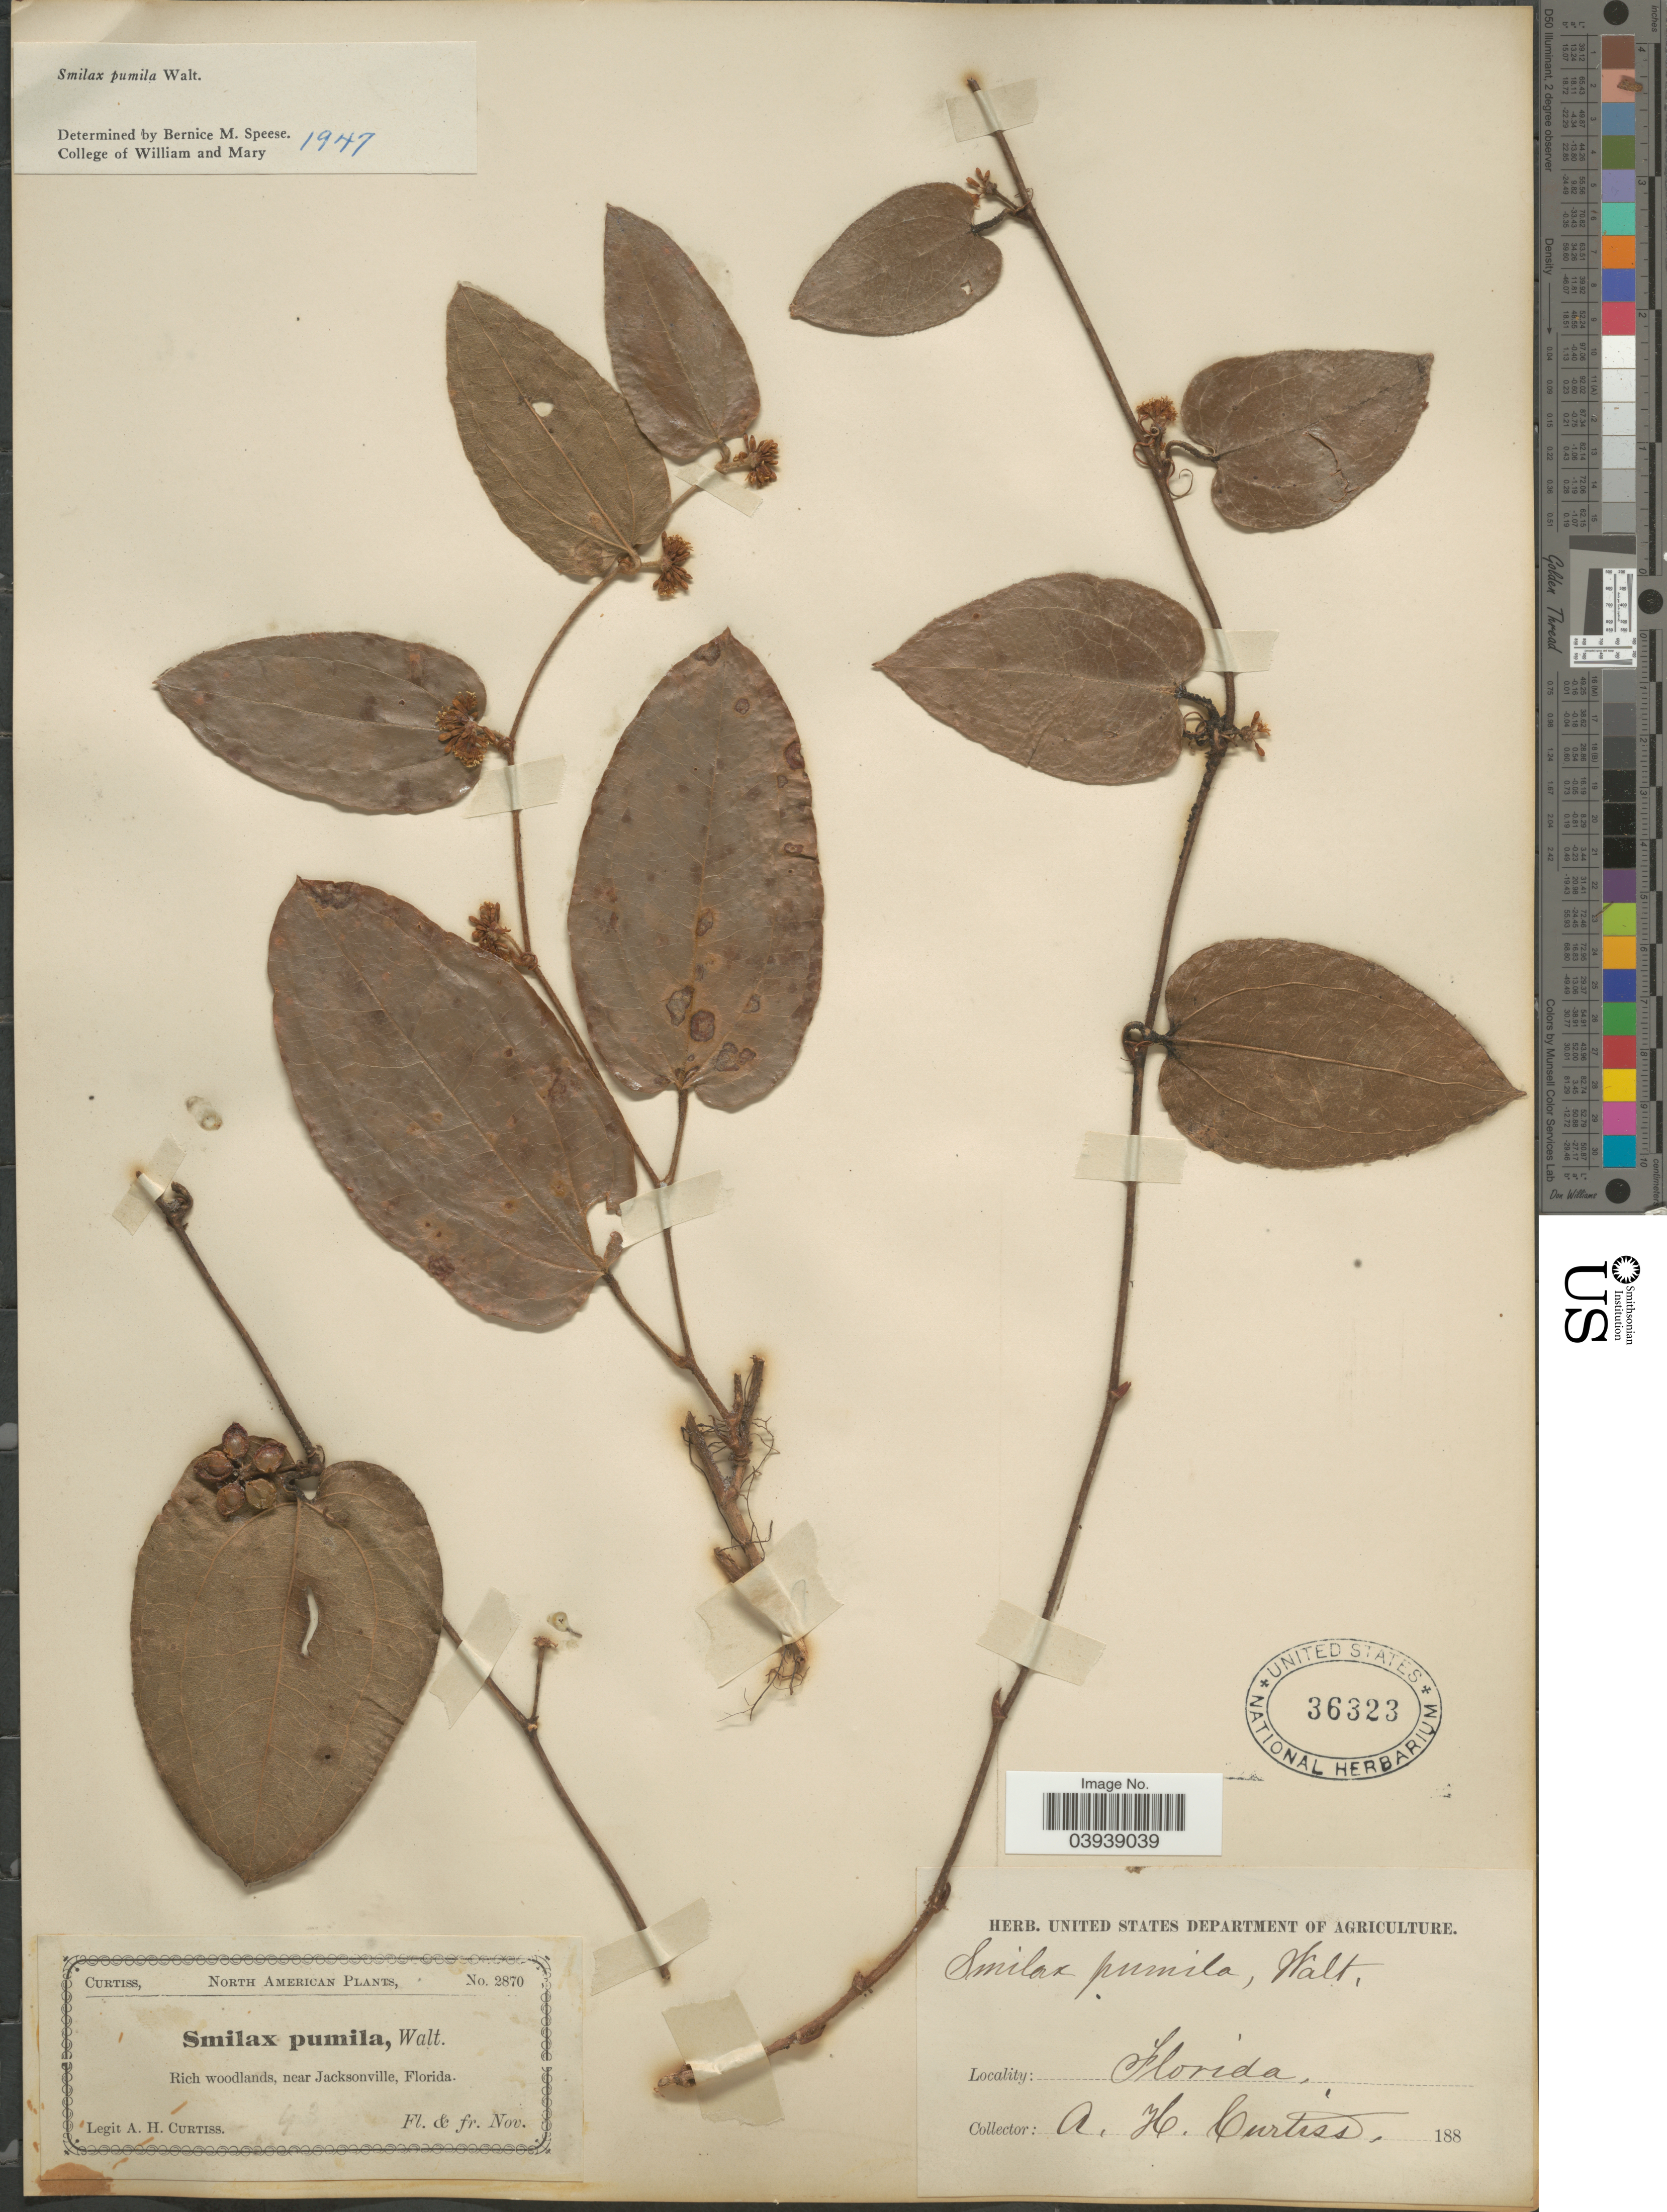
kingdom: Plantae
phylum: Tracheophyta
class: Liliopsida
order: Liliales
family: Smilacaceae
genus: Smilax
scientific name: Smilax pumila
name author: Walter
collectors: A. H. Curtiss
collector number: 2870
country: United States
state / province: Florida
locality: Rich woodlands, near Jacksonville.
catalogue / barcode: US 36323